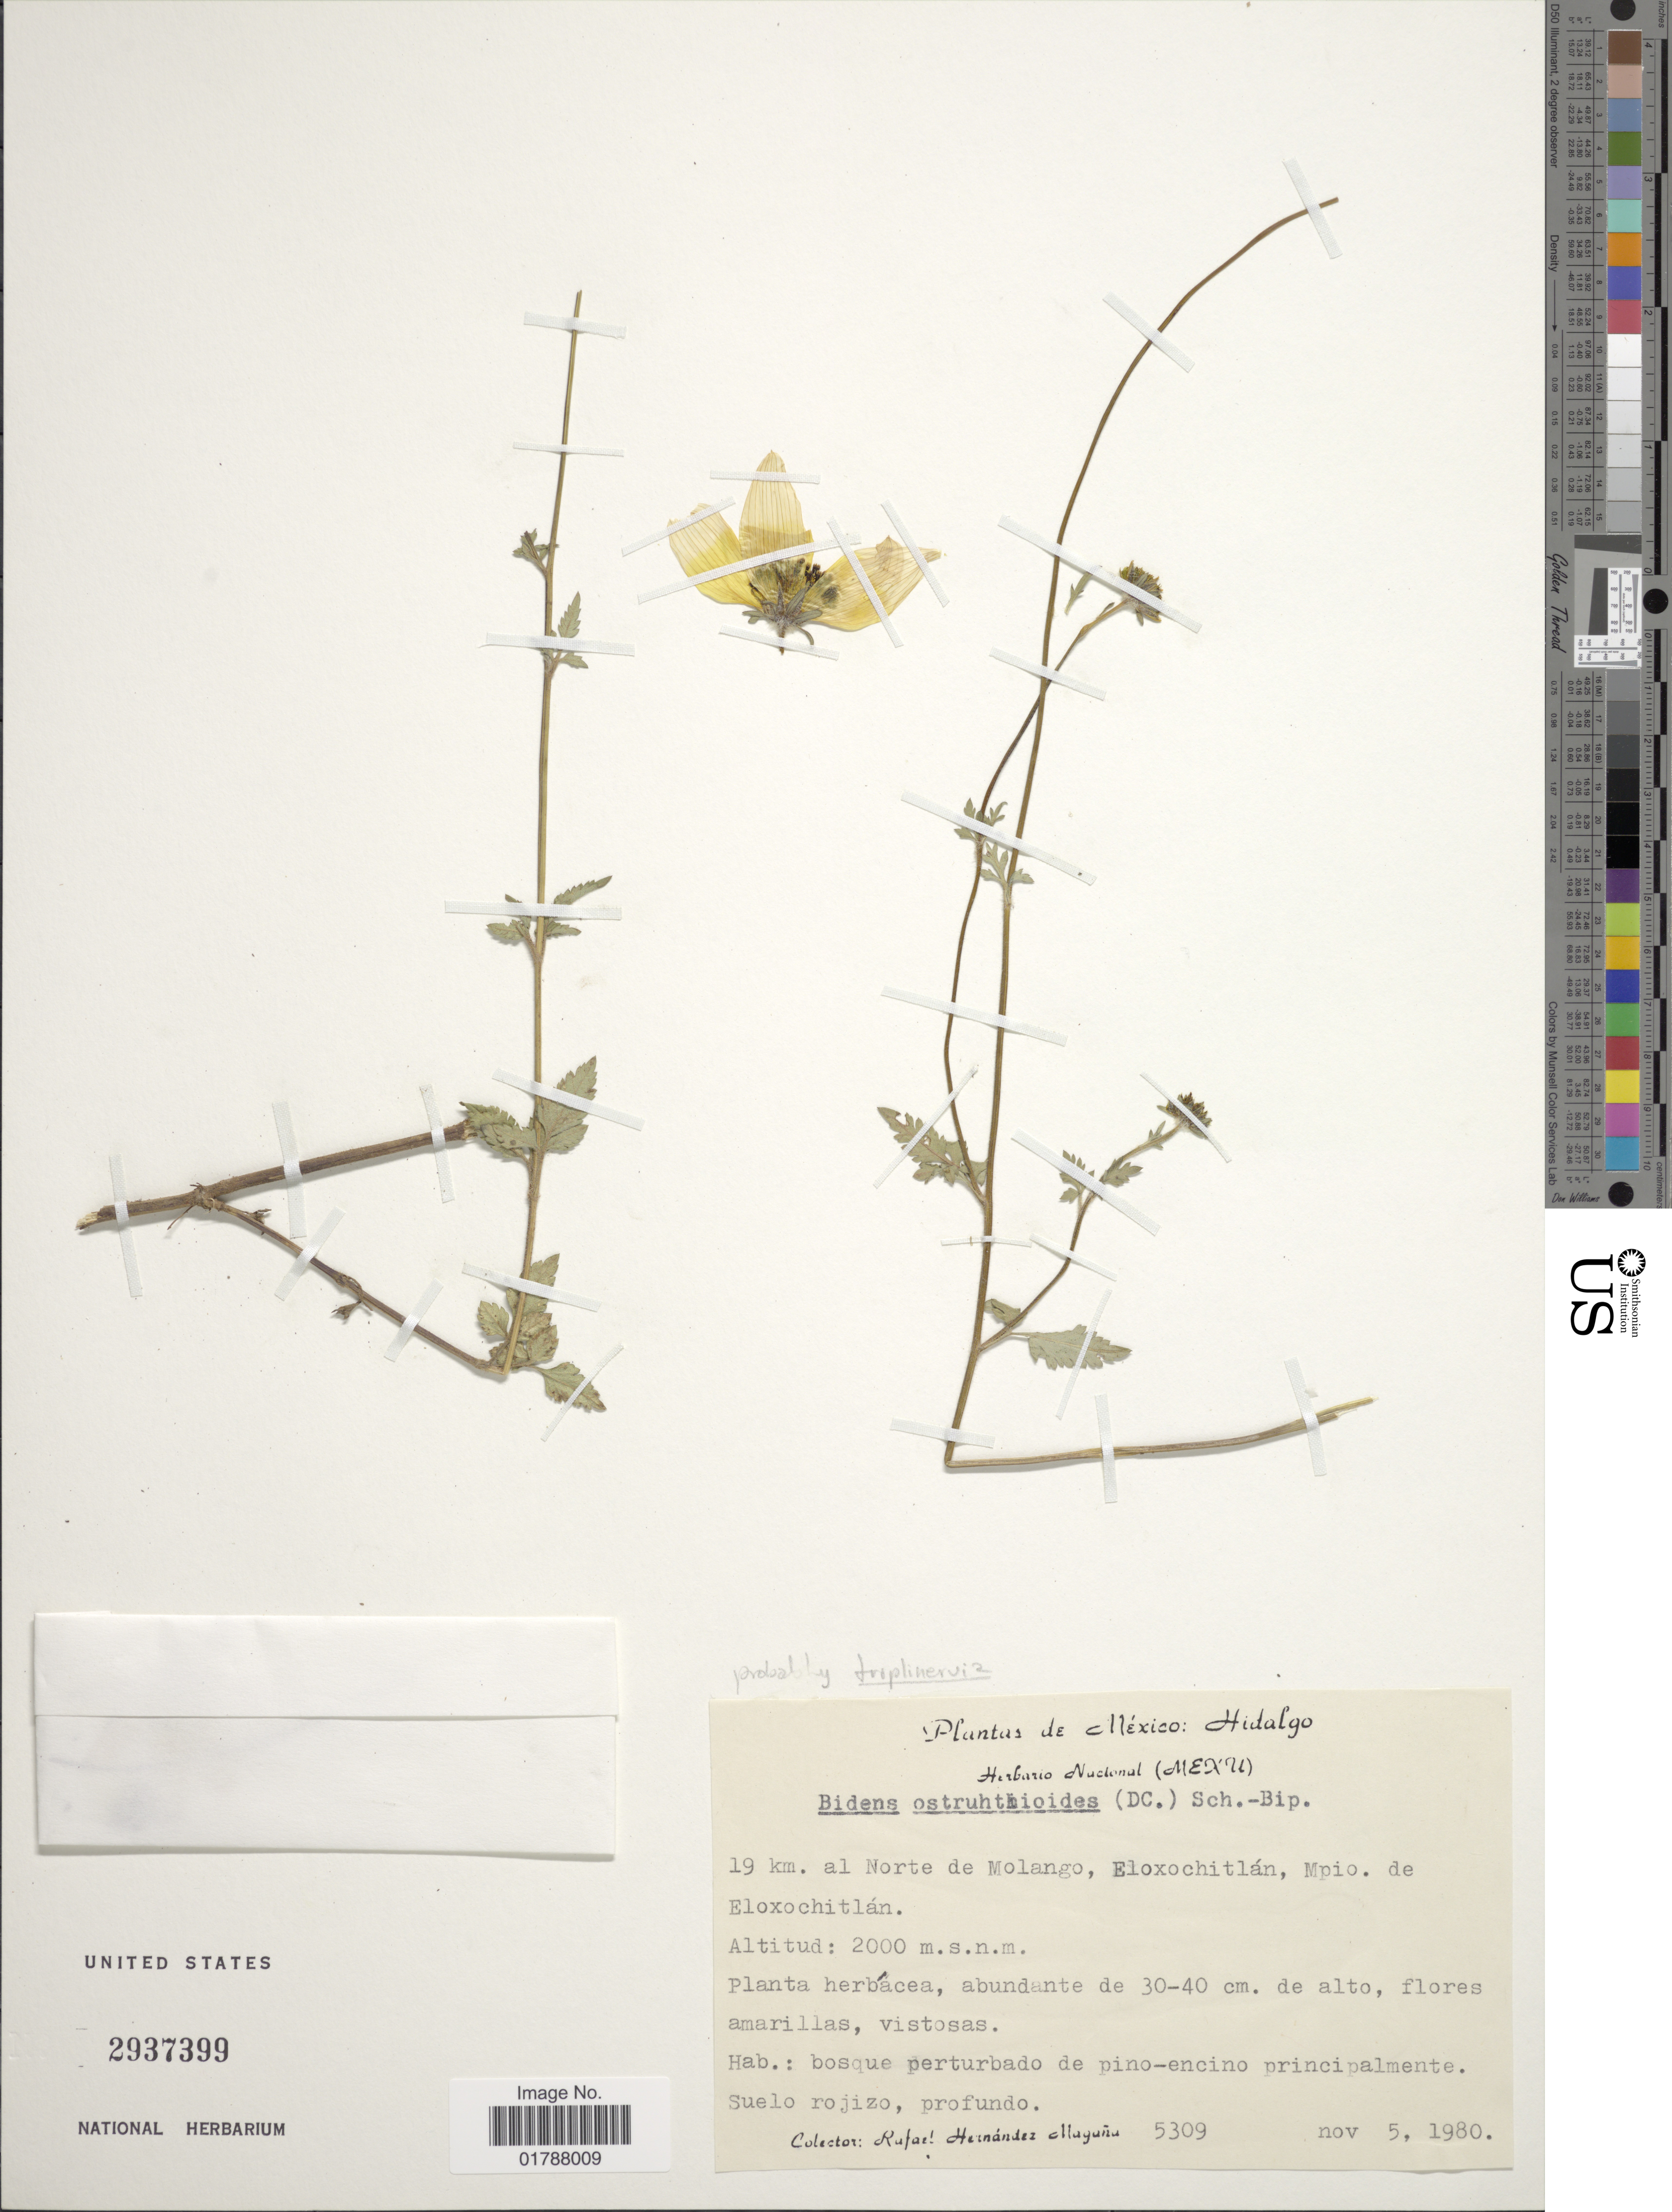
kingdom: Plantae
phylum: Tracheophyta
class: Magnoliopsida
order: Asterales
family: Asteraceae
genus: Bidens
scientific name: Bidens triplinervia var. macrantha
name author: (Wedd.) Sherff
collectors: R. Hernández-M.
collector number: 5309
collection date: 1980-11-05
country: Mexico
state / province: Hidalgo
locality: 19 km. al Norte de MOlango, Eloxochitlan, Mpio. de Eloxochitlan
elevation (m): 2000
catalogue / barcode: US 2937399